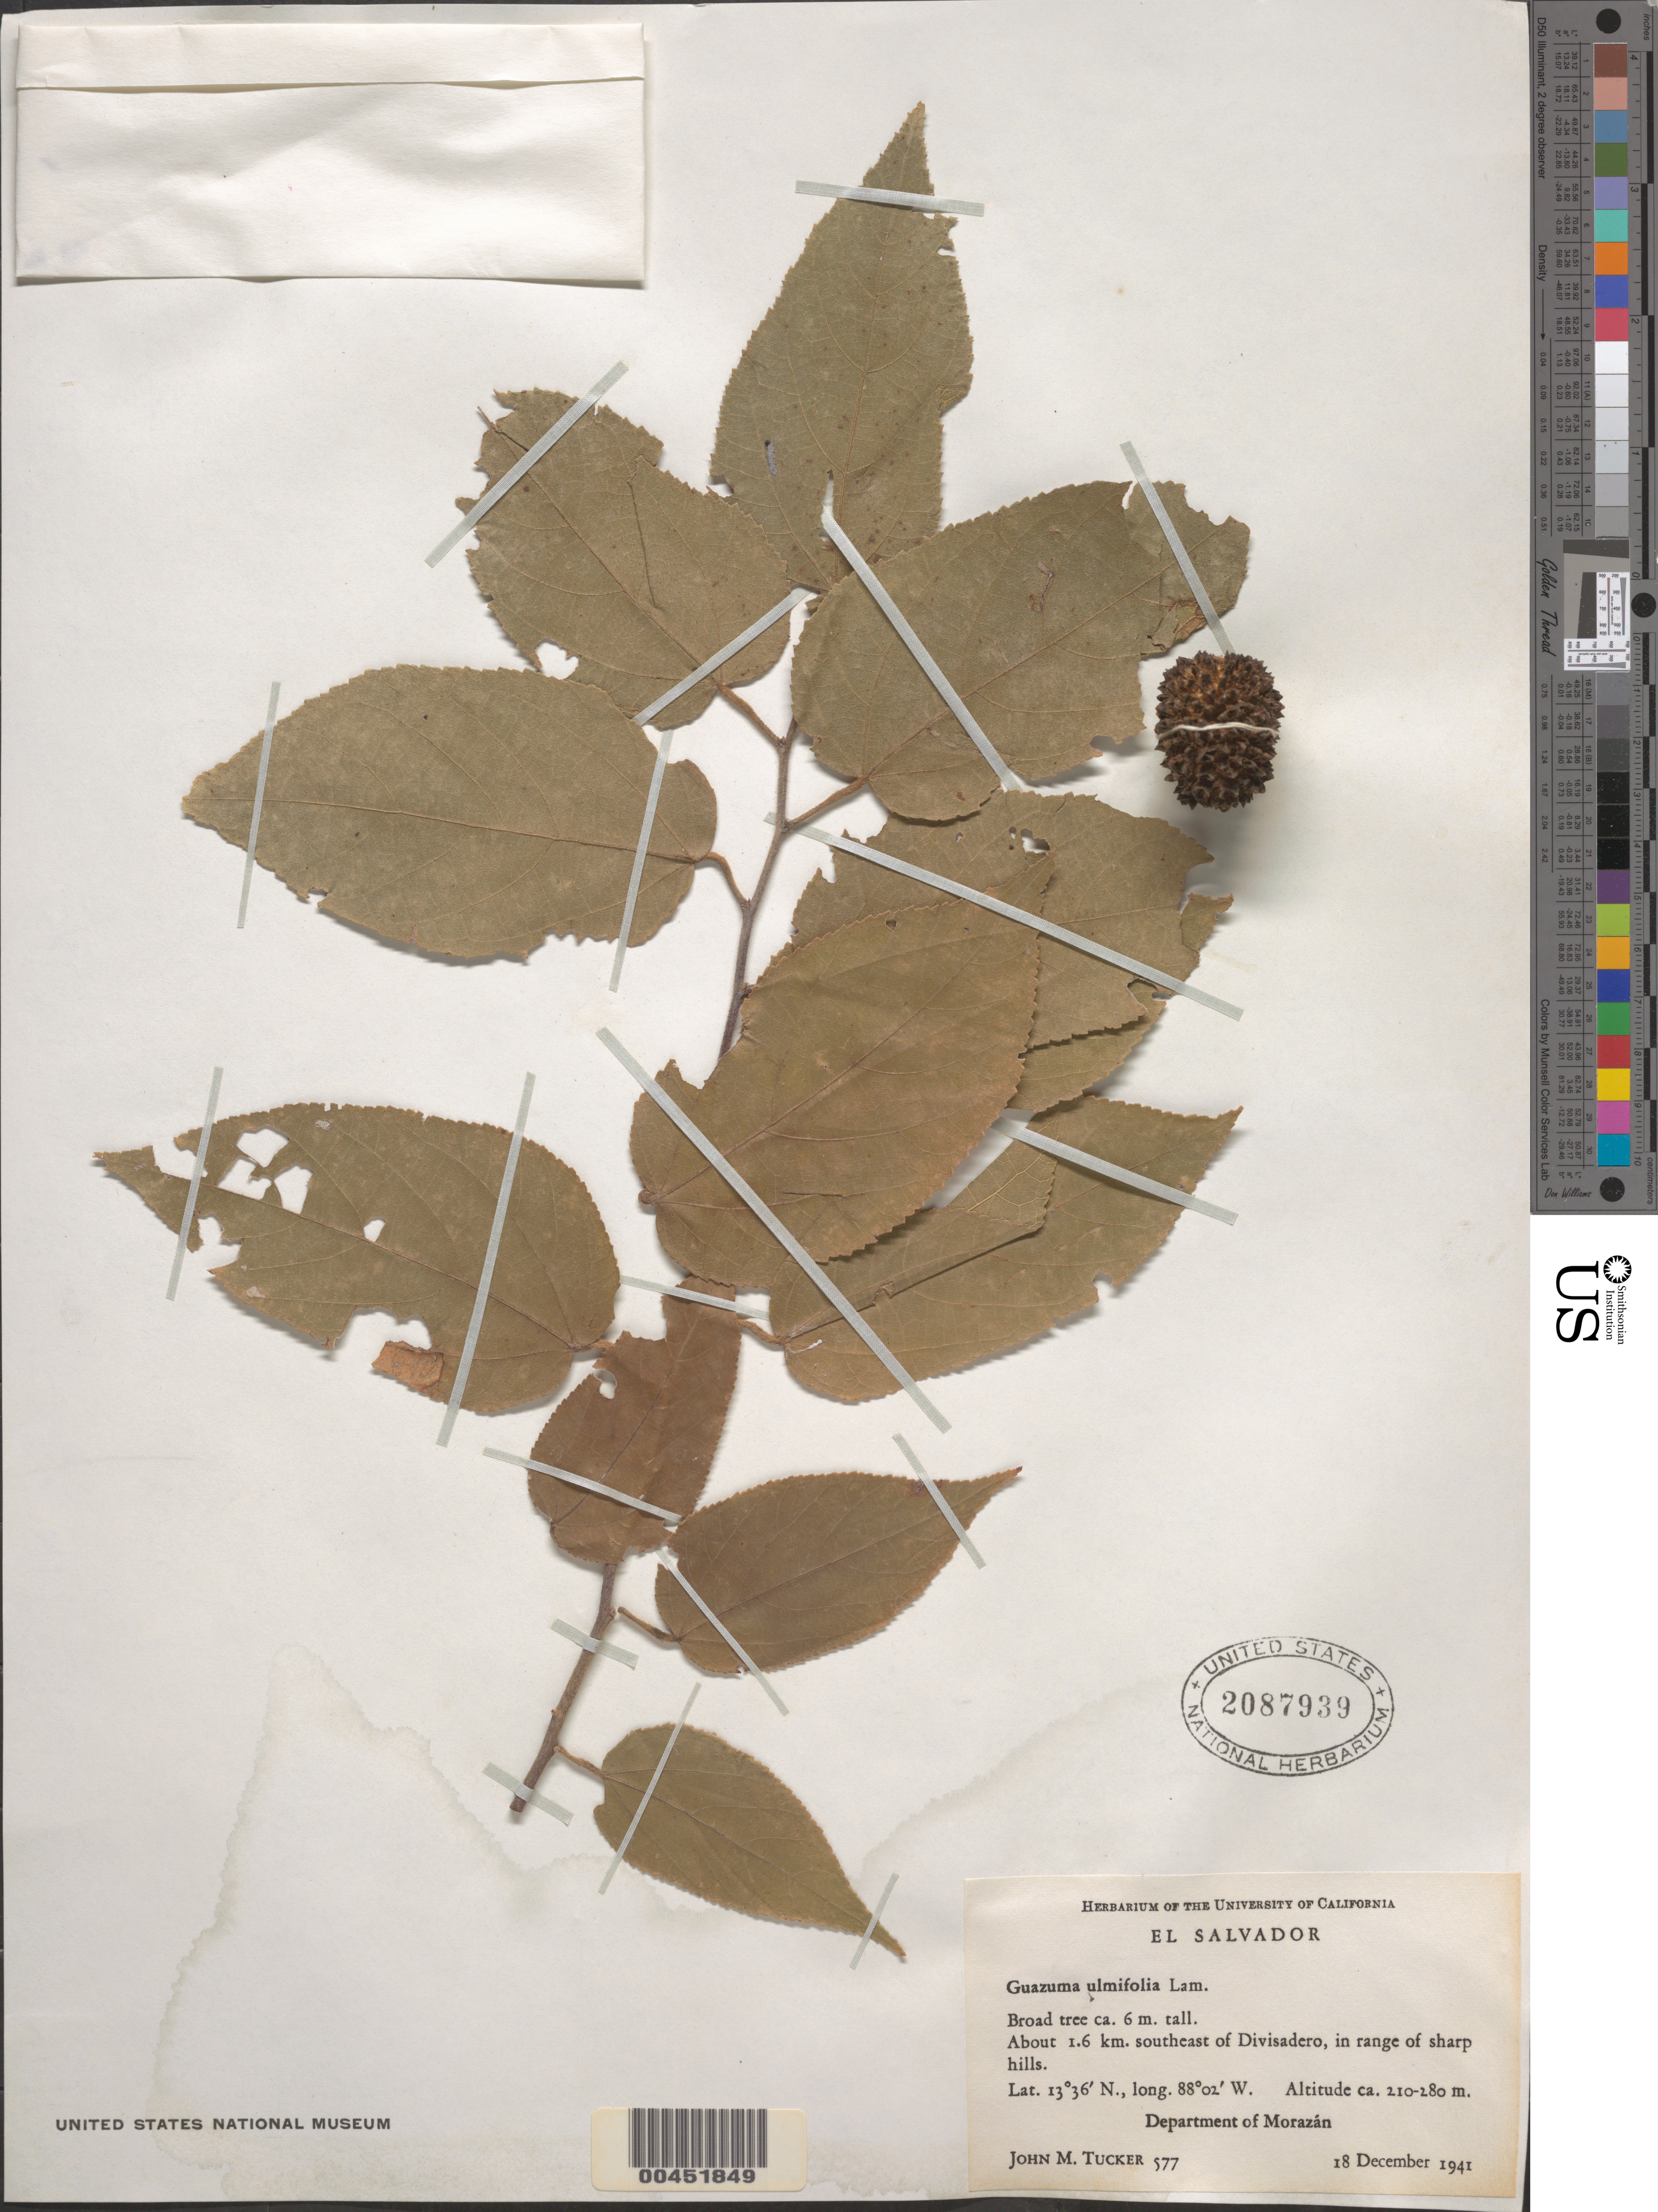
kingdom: Plantae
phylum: Tracheophyta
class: Magnoliopsida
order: Malvales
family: Malvaceae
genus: Guazuma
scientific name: Guazuma ulmifolia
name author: Lam.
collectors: J. M. Tucker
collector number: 577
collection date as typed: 18 Dec 1941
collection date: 1941-12-18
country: El Salvador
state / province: Morazán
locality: About 1.6 km SE of Divisadero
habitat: In range of sharp hills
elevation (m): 210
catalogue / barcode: US 2087939